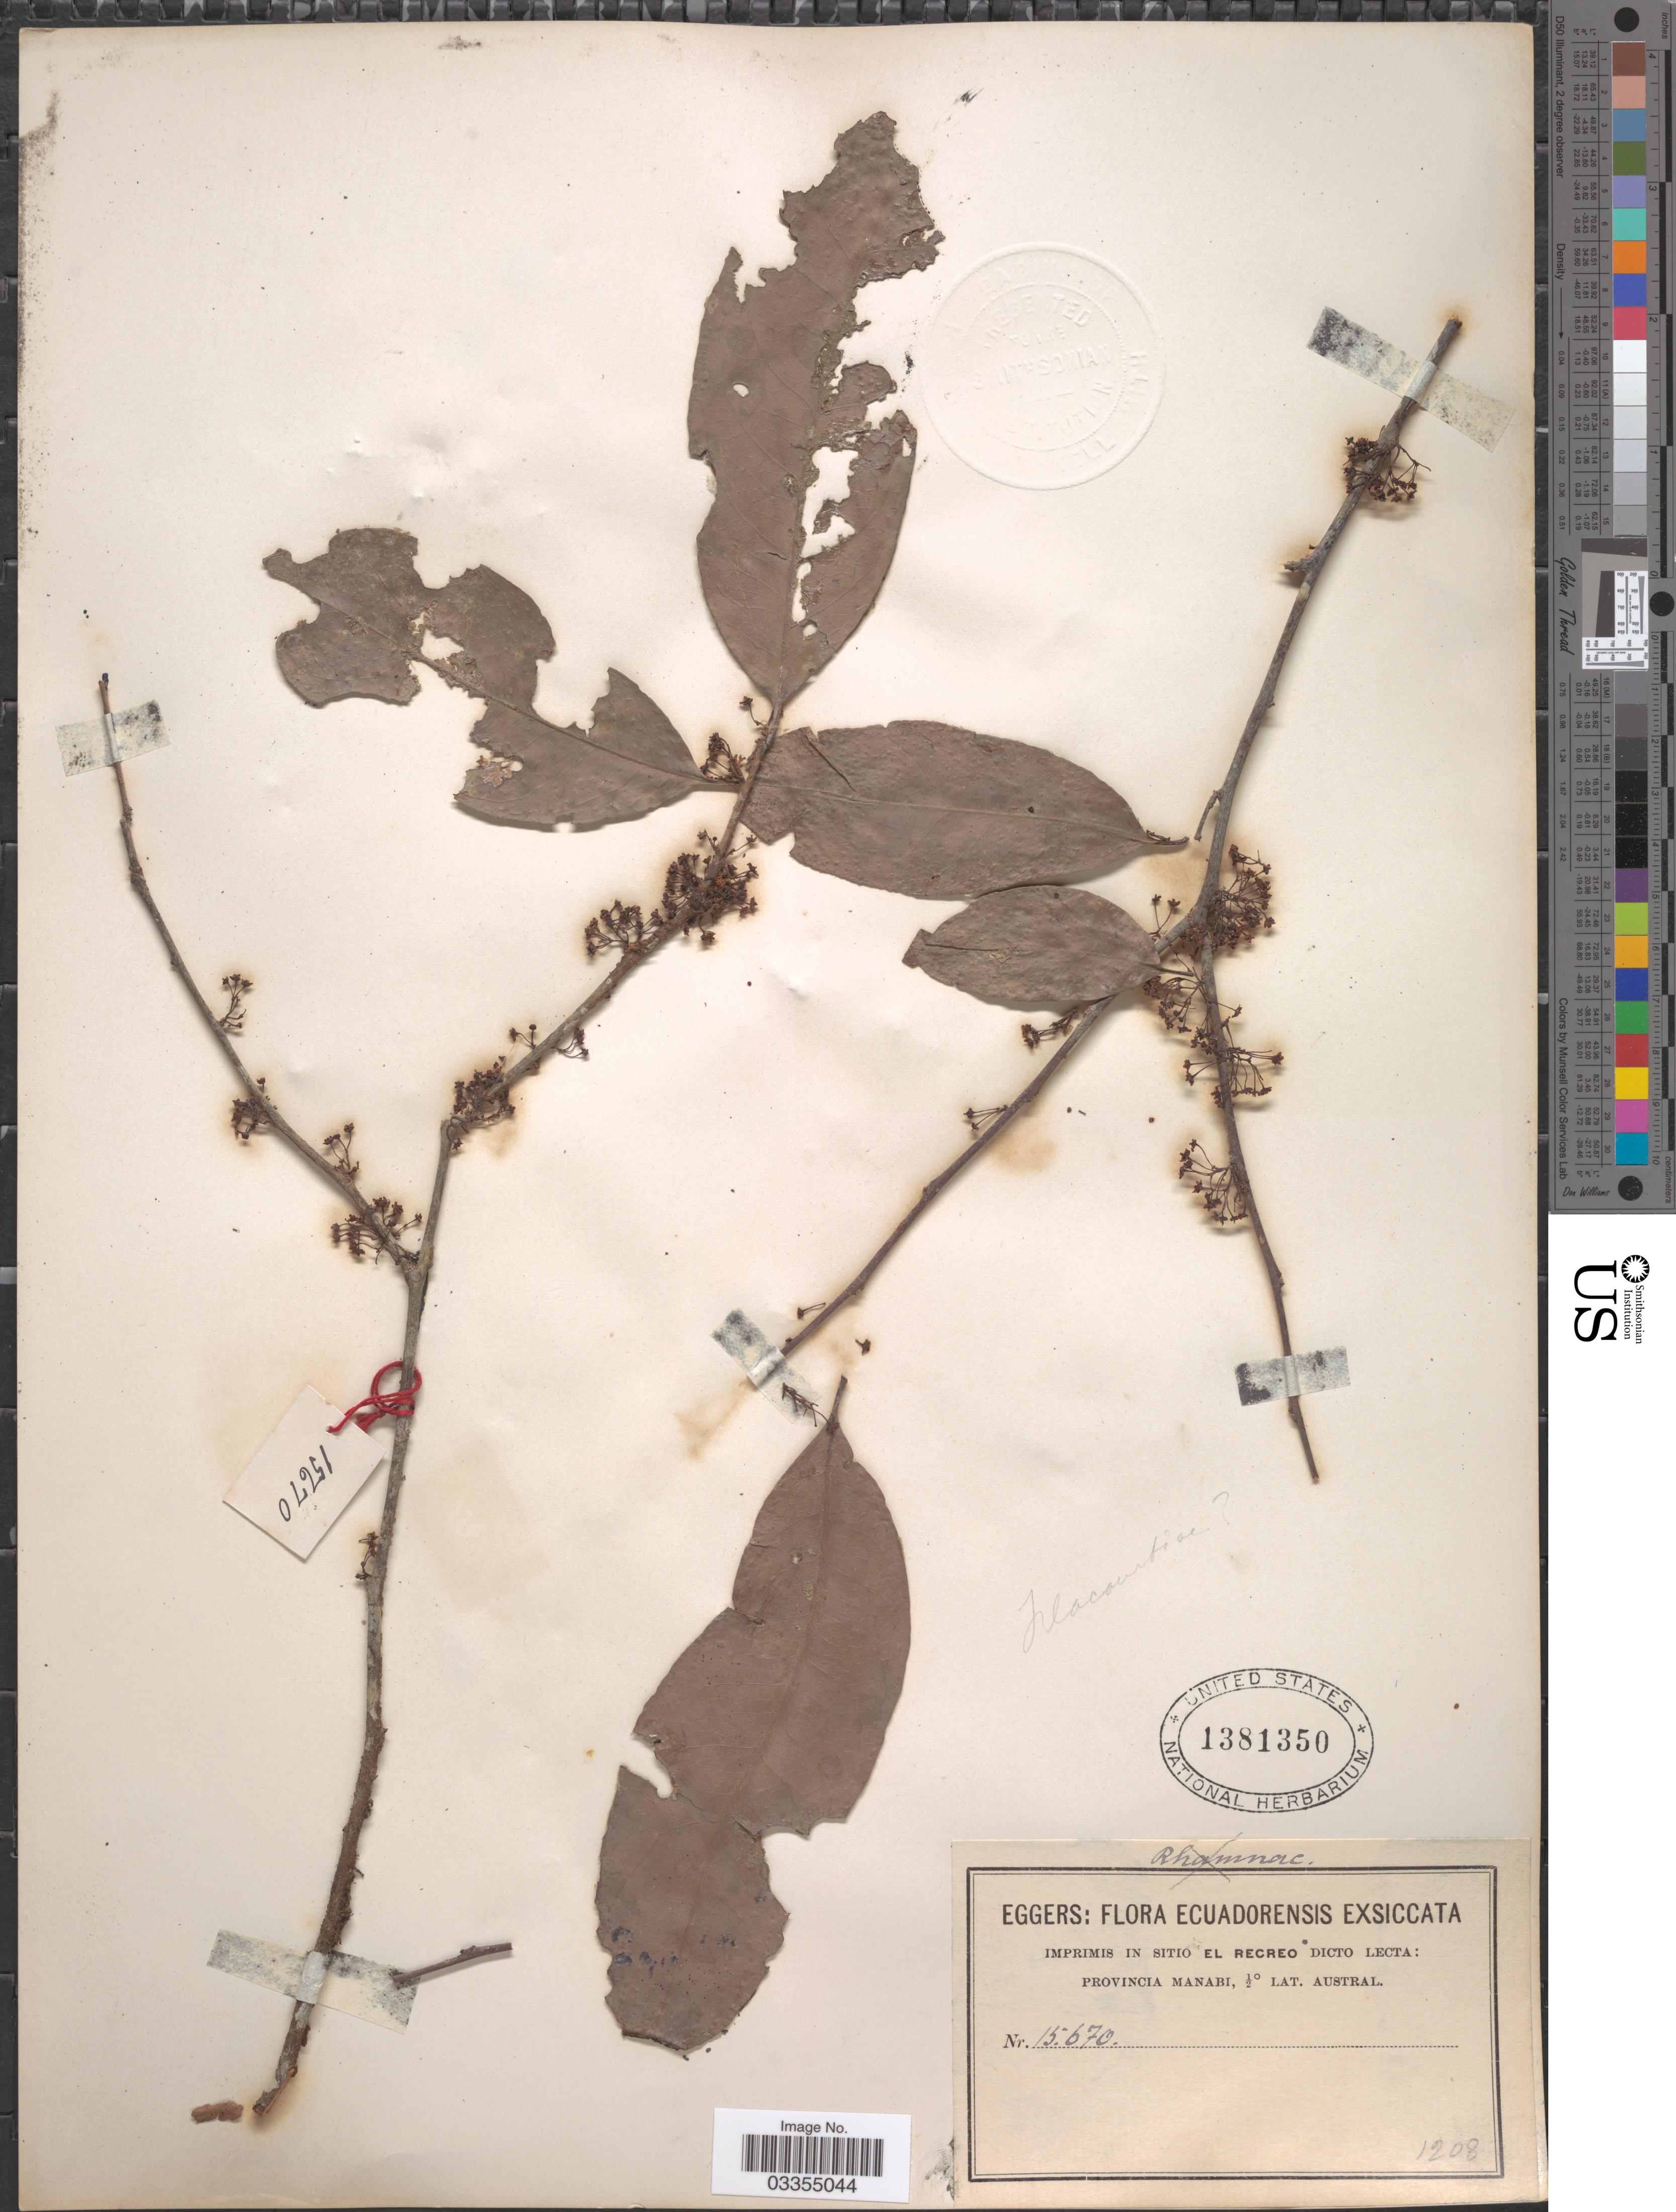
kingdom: Plantae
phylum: Tracheophyta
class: Magnoliopsida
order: Celastrales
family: Celastraceae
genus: Maytenus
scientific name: Maytenus sp.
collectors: -. Eggers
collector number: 15670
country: Ecuador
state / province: Manabí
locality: Impris in sitio El Recreo.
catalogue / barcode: US 1381350